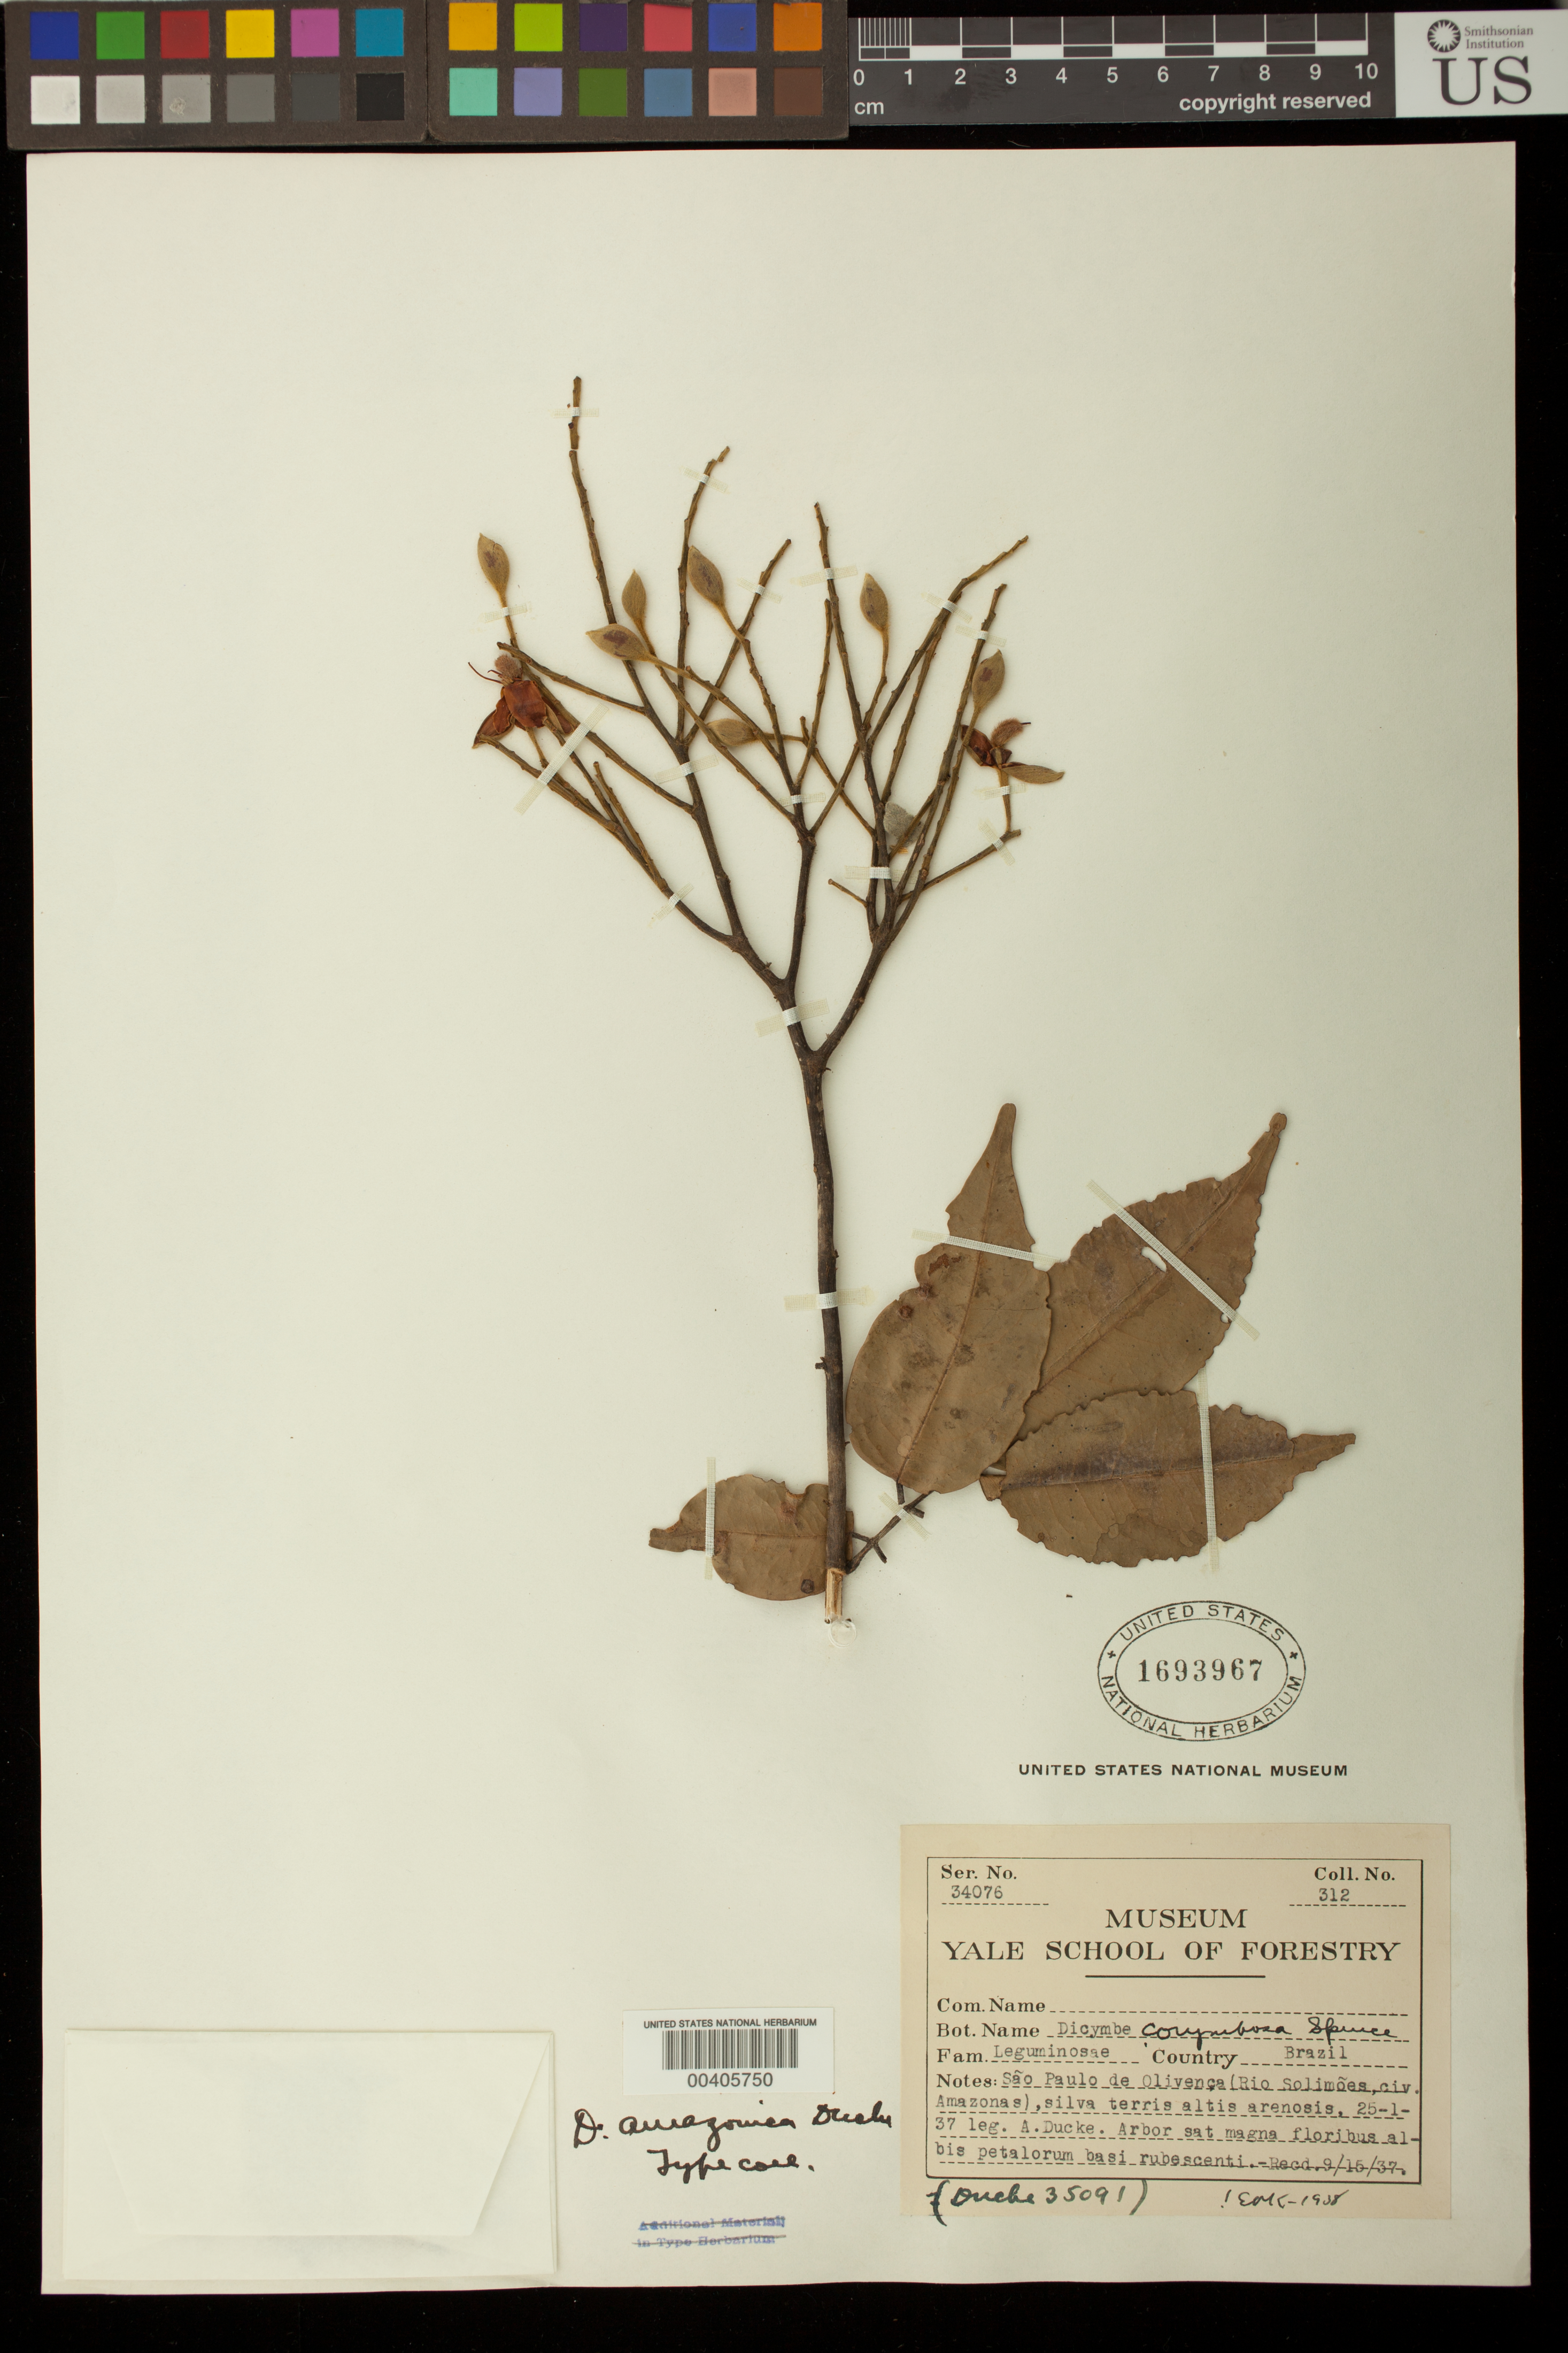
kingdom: Plantae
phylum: Tracheophyta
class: Magnoliopsida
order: Fabales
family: Fabaceae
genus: Dicymbe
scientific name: Dicymbe amazonica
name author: Ducke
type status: Isosyntype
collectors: A. Ducke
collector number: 312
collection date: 1937-01-25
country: Brazil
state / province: Amazonas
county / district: São Paulo de Olivença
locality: São Paulo de Olivença (Rio Solimoes, civ. Amazonas)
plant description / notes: Protologue cites a single collection (Ducke 35091) but includes two elements (syntypes) with different collection dates, 25 Jan 1937 (fl.) and Mar 1938 (fr). "Coll. No." 312, with "Ducke 35091" written on label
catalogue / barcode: US 1693967